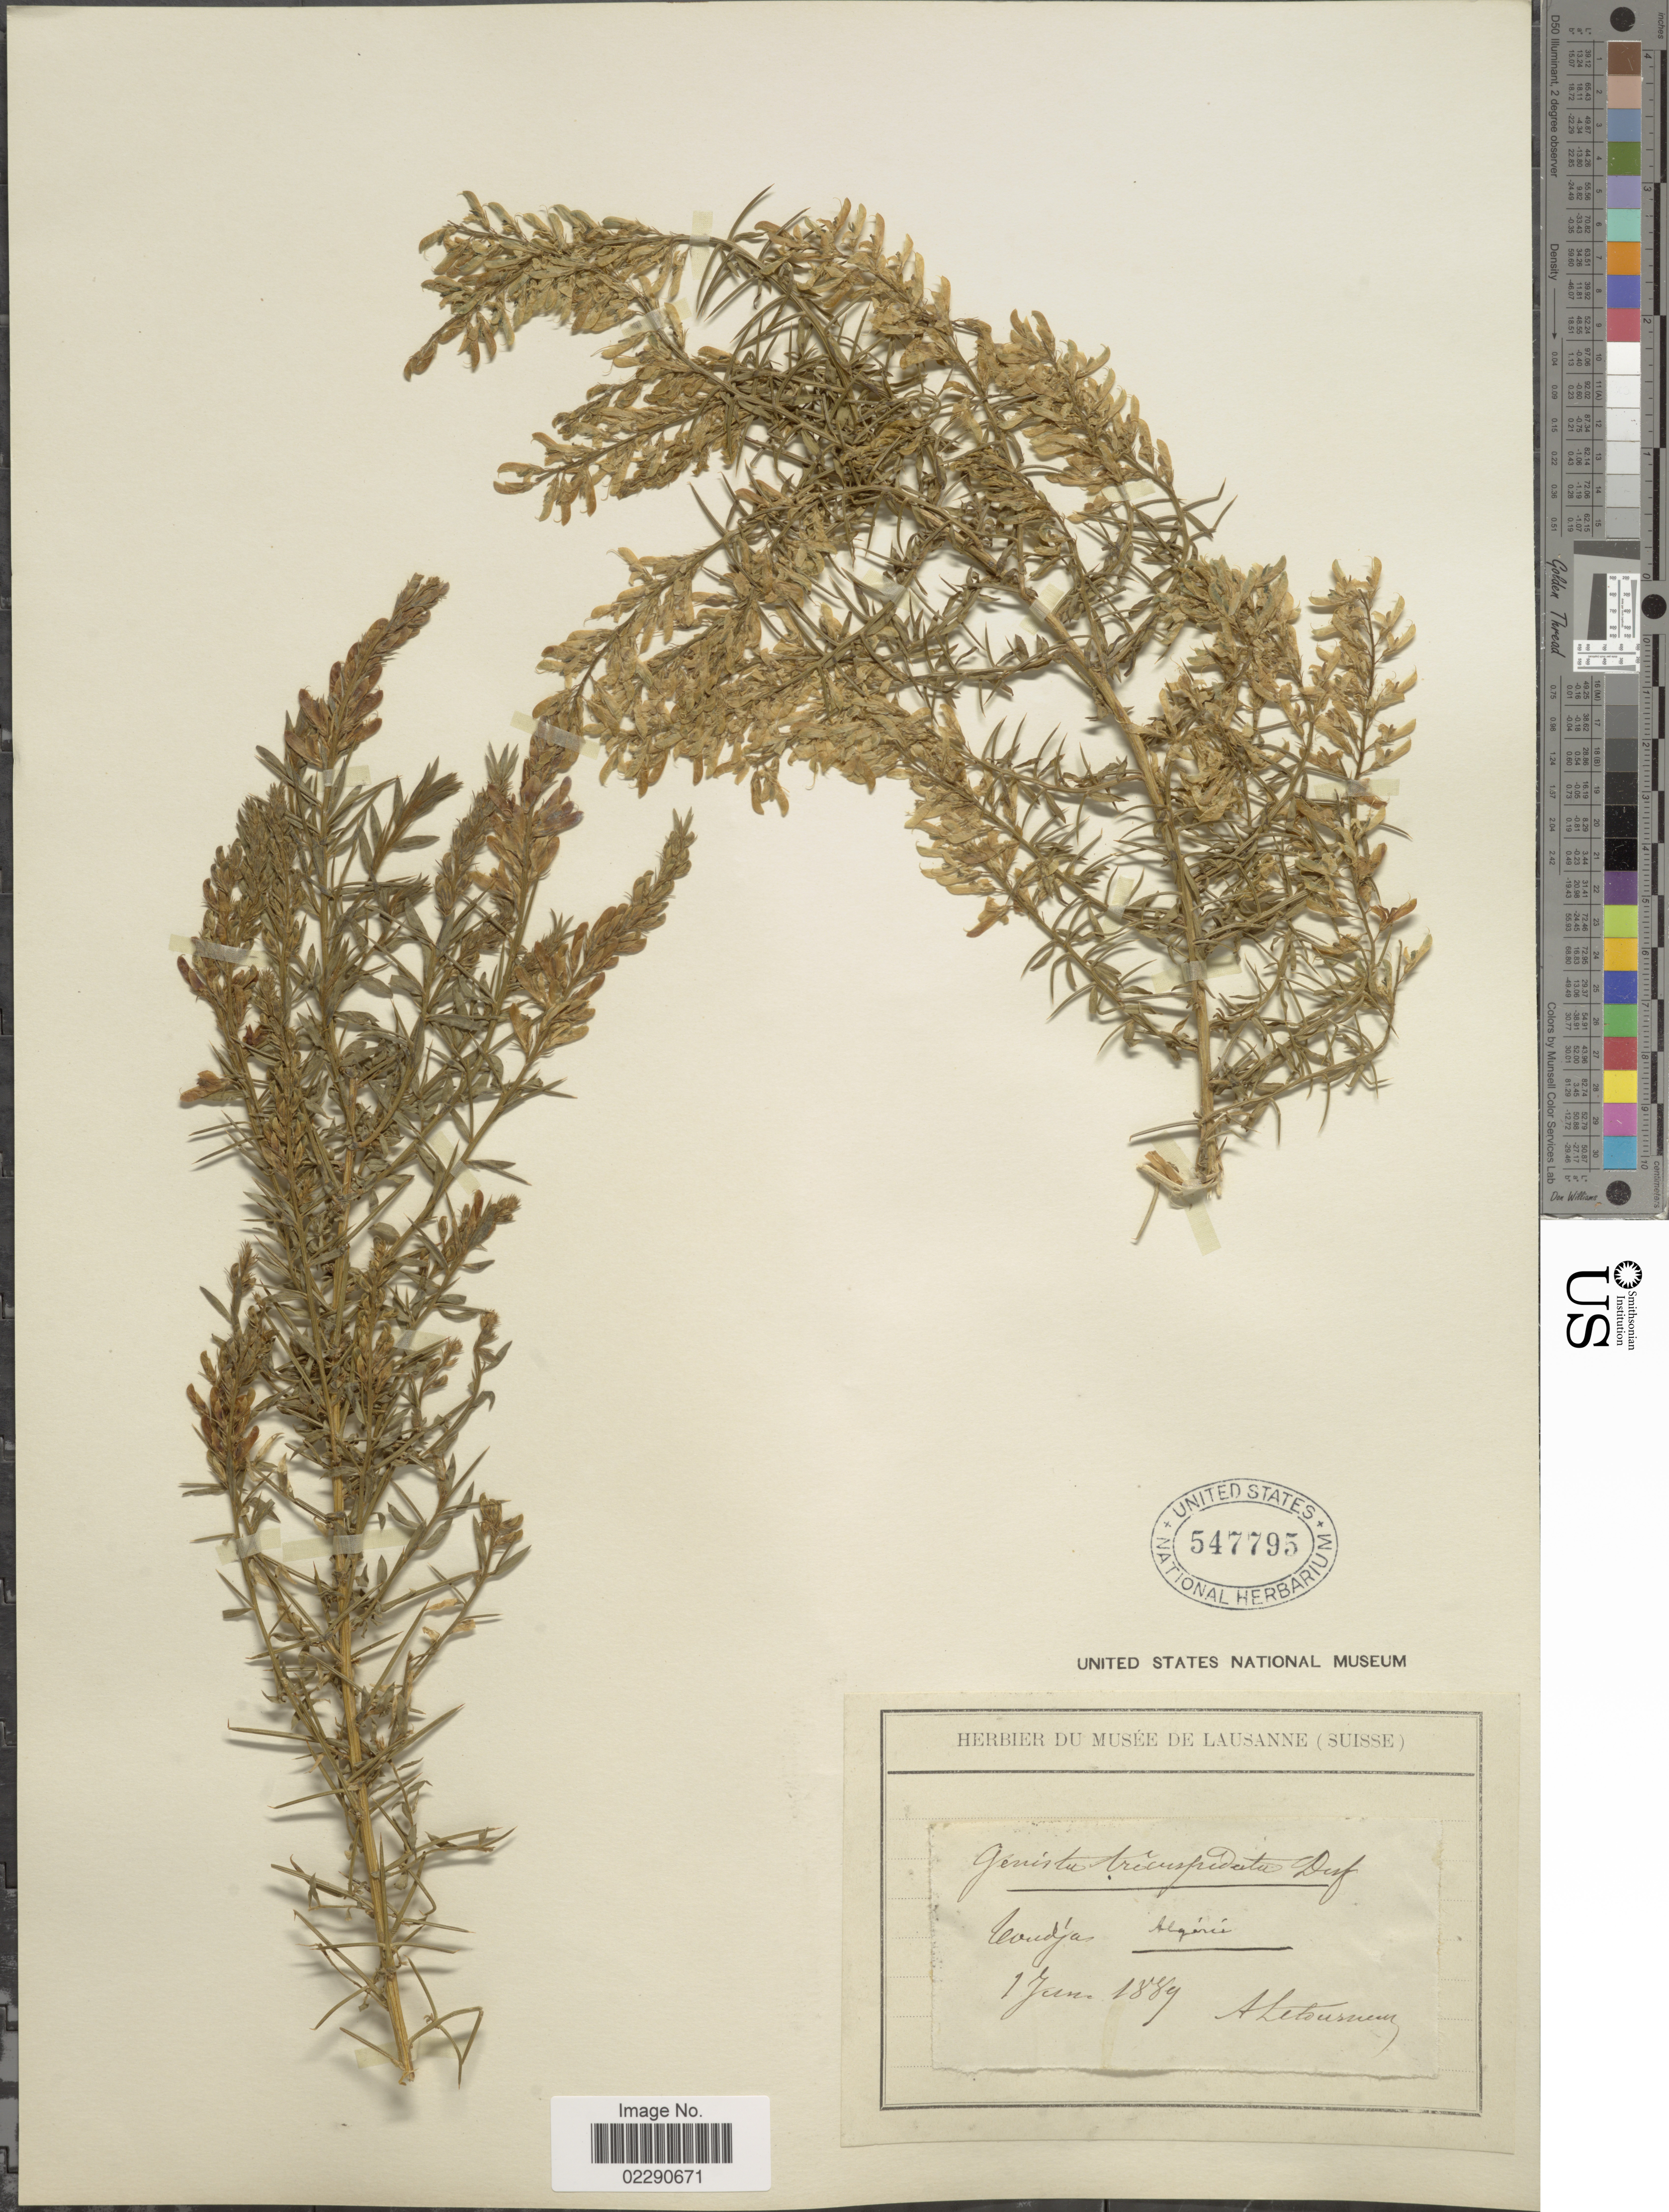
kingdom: Plantae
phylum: Tracheophyta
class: Magnoliopsida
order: Fabales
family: Fabaceae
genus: Genista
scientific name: Genista tricuspidata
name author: Desf.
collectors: A. Letourneux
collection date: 1889-06-01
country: Algeria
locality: Toudja.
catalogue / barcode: US 547795